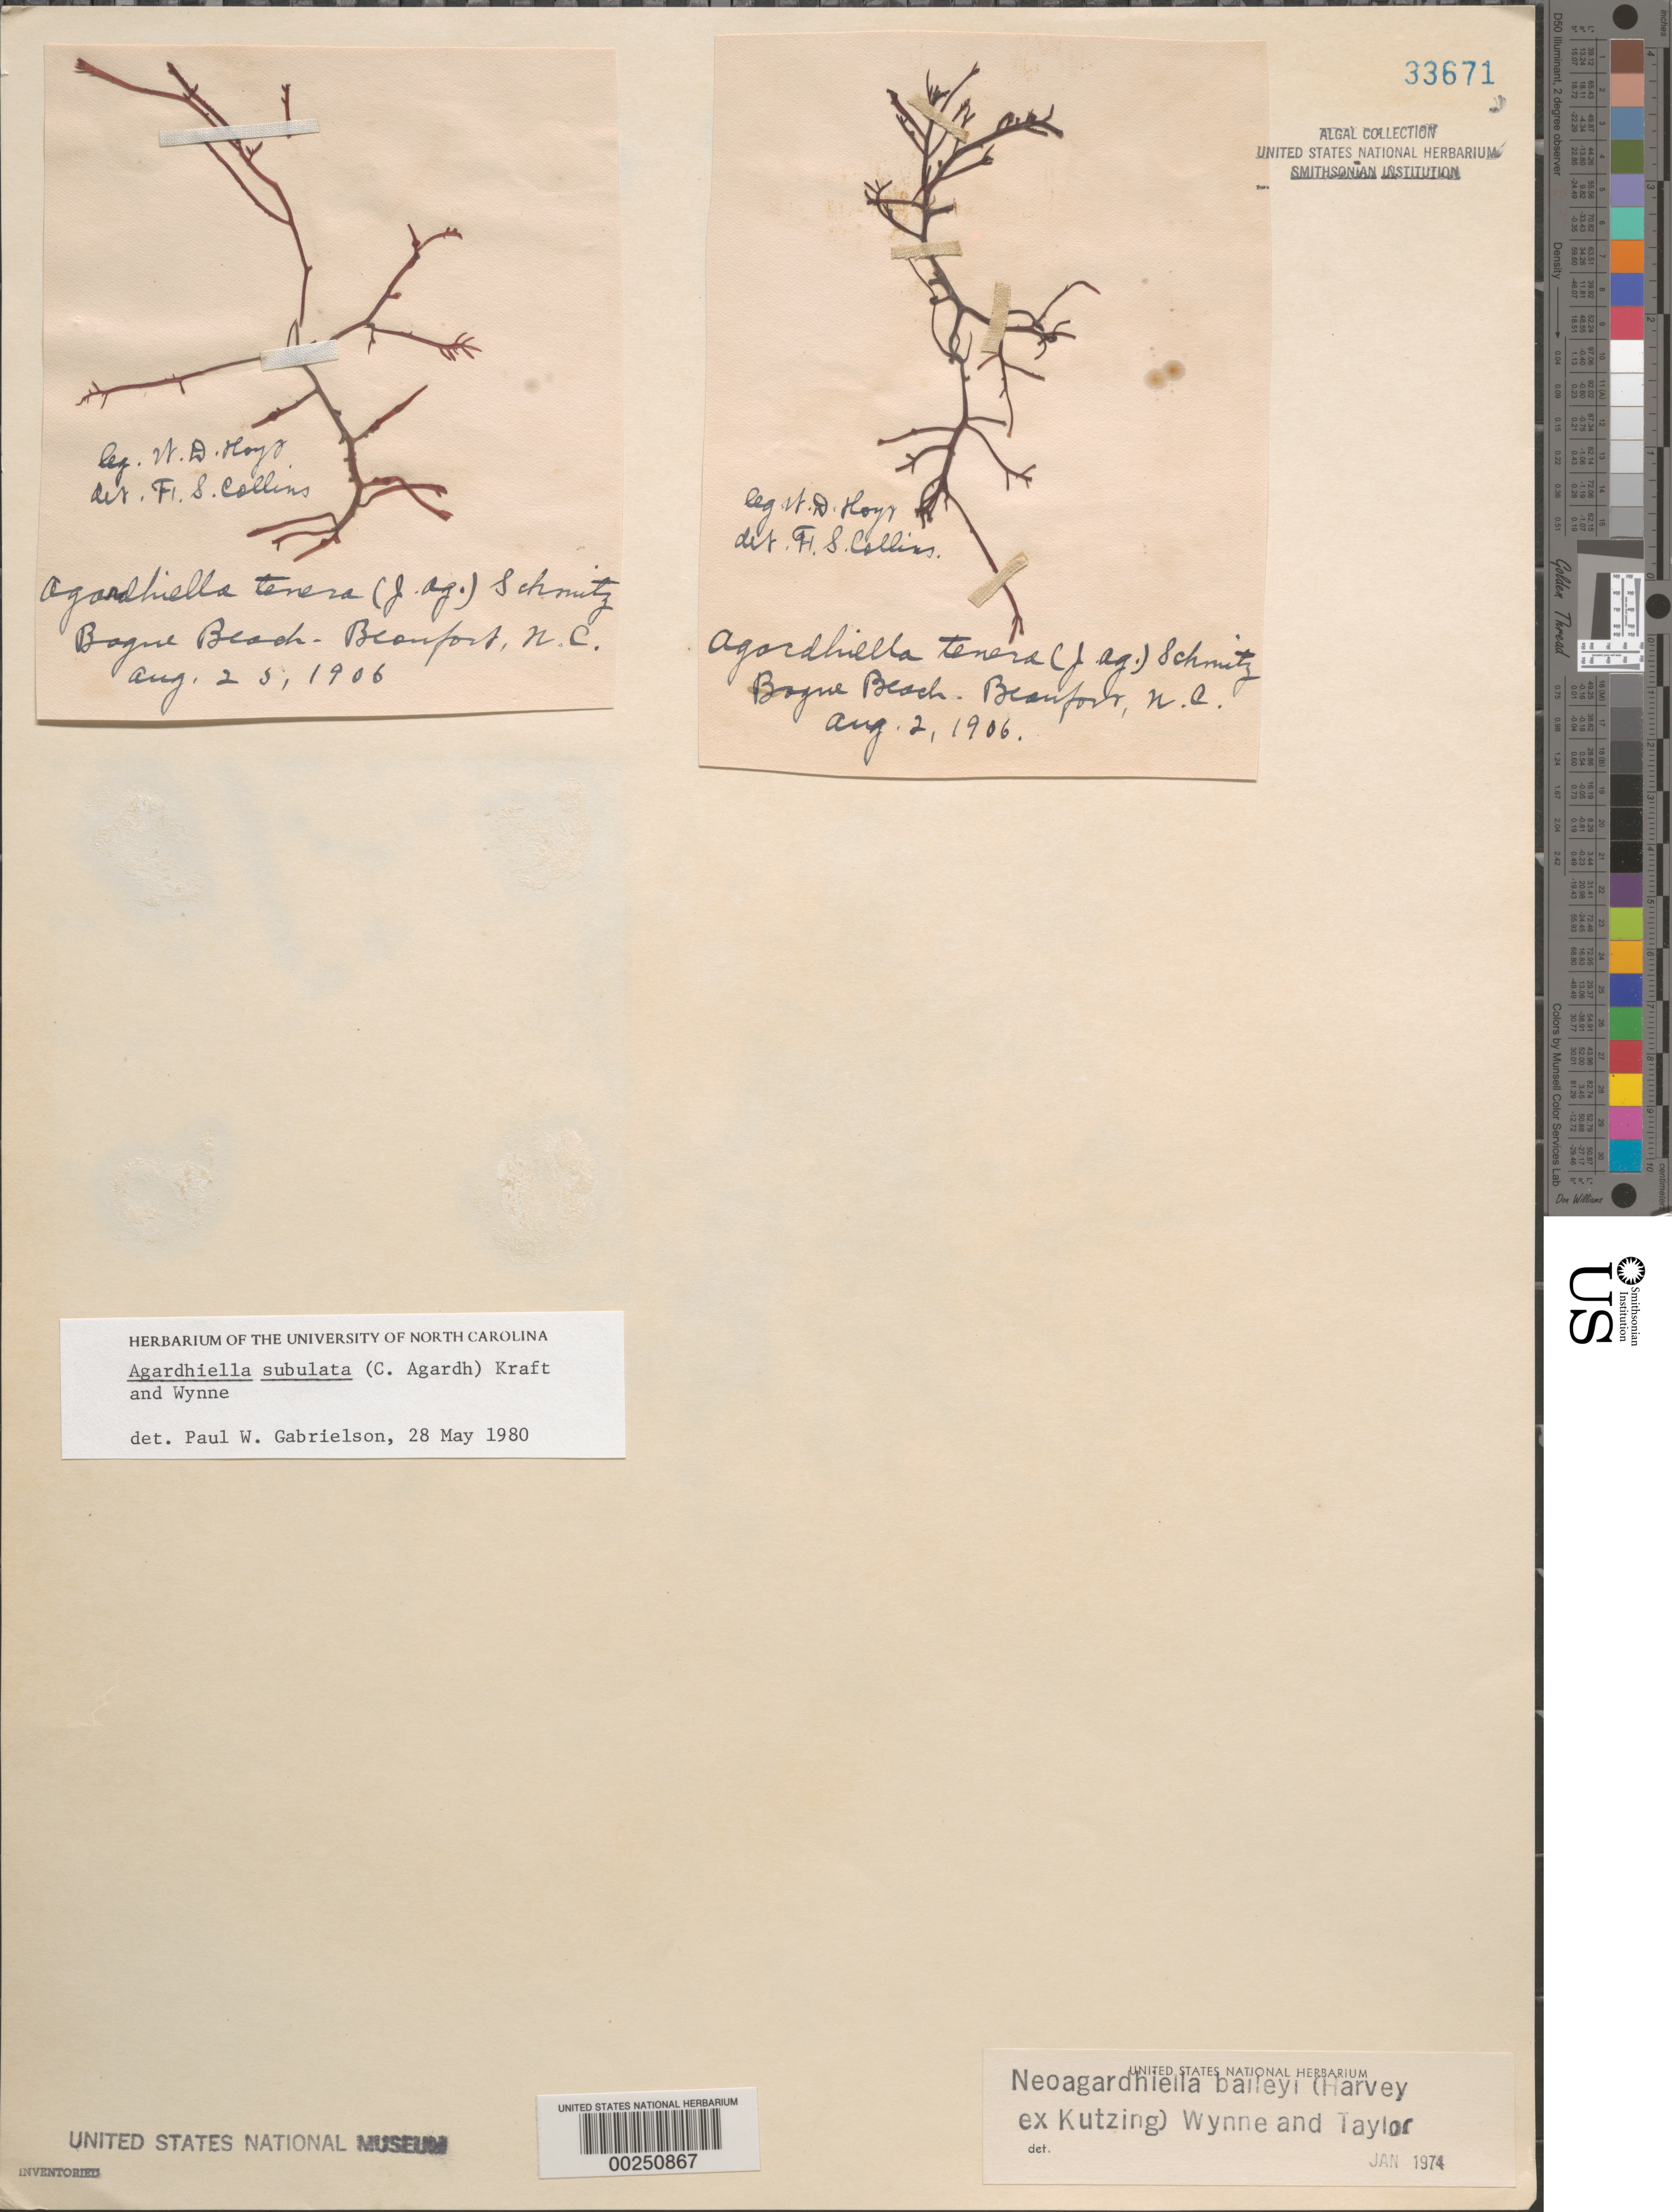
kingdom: Plantae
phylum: Rhodophyta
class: Florideophyceae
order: Gigartinales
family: Solieriaceae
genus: Agardhiella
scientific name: Agardhiella subulata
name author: (C. Agardh) G.T.Kraft & M.J. Wynne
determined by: Gabrielson, P. W.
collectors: W. D. Hoyt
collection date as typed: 02 Aug 1906 AND 25 Aug 1906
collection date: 1906-08-02,1906-08-25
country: United States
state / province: North Carolina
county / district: Carteret County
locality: Beaufort, Bogue Beach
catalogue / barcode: US 33671